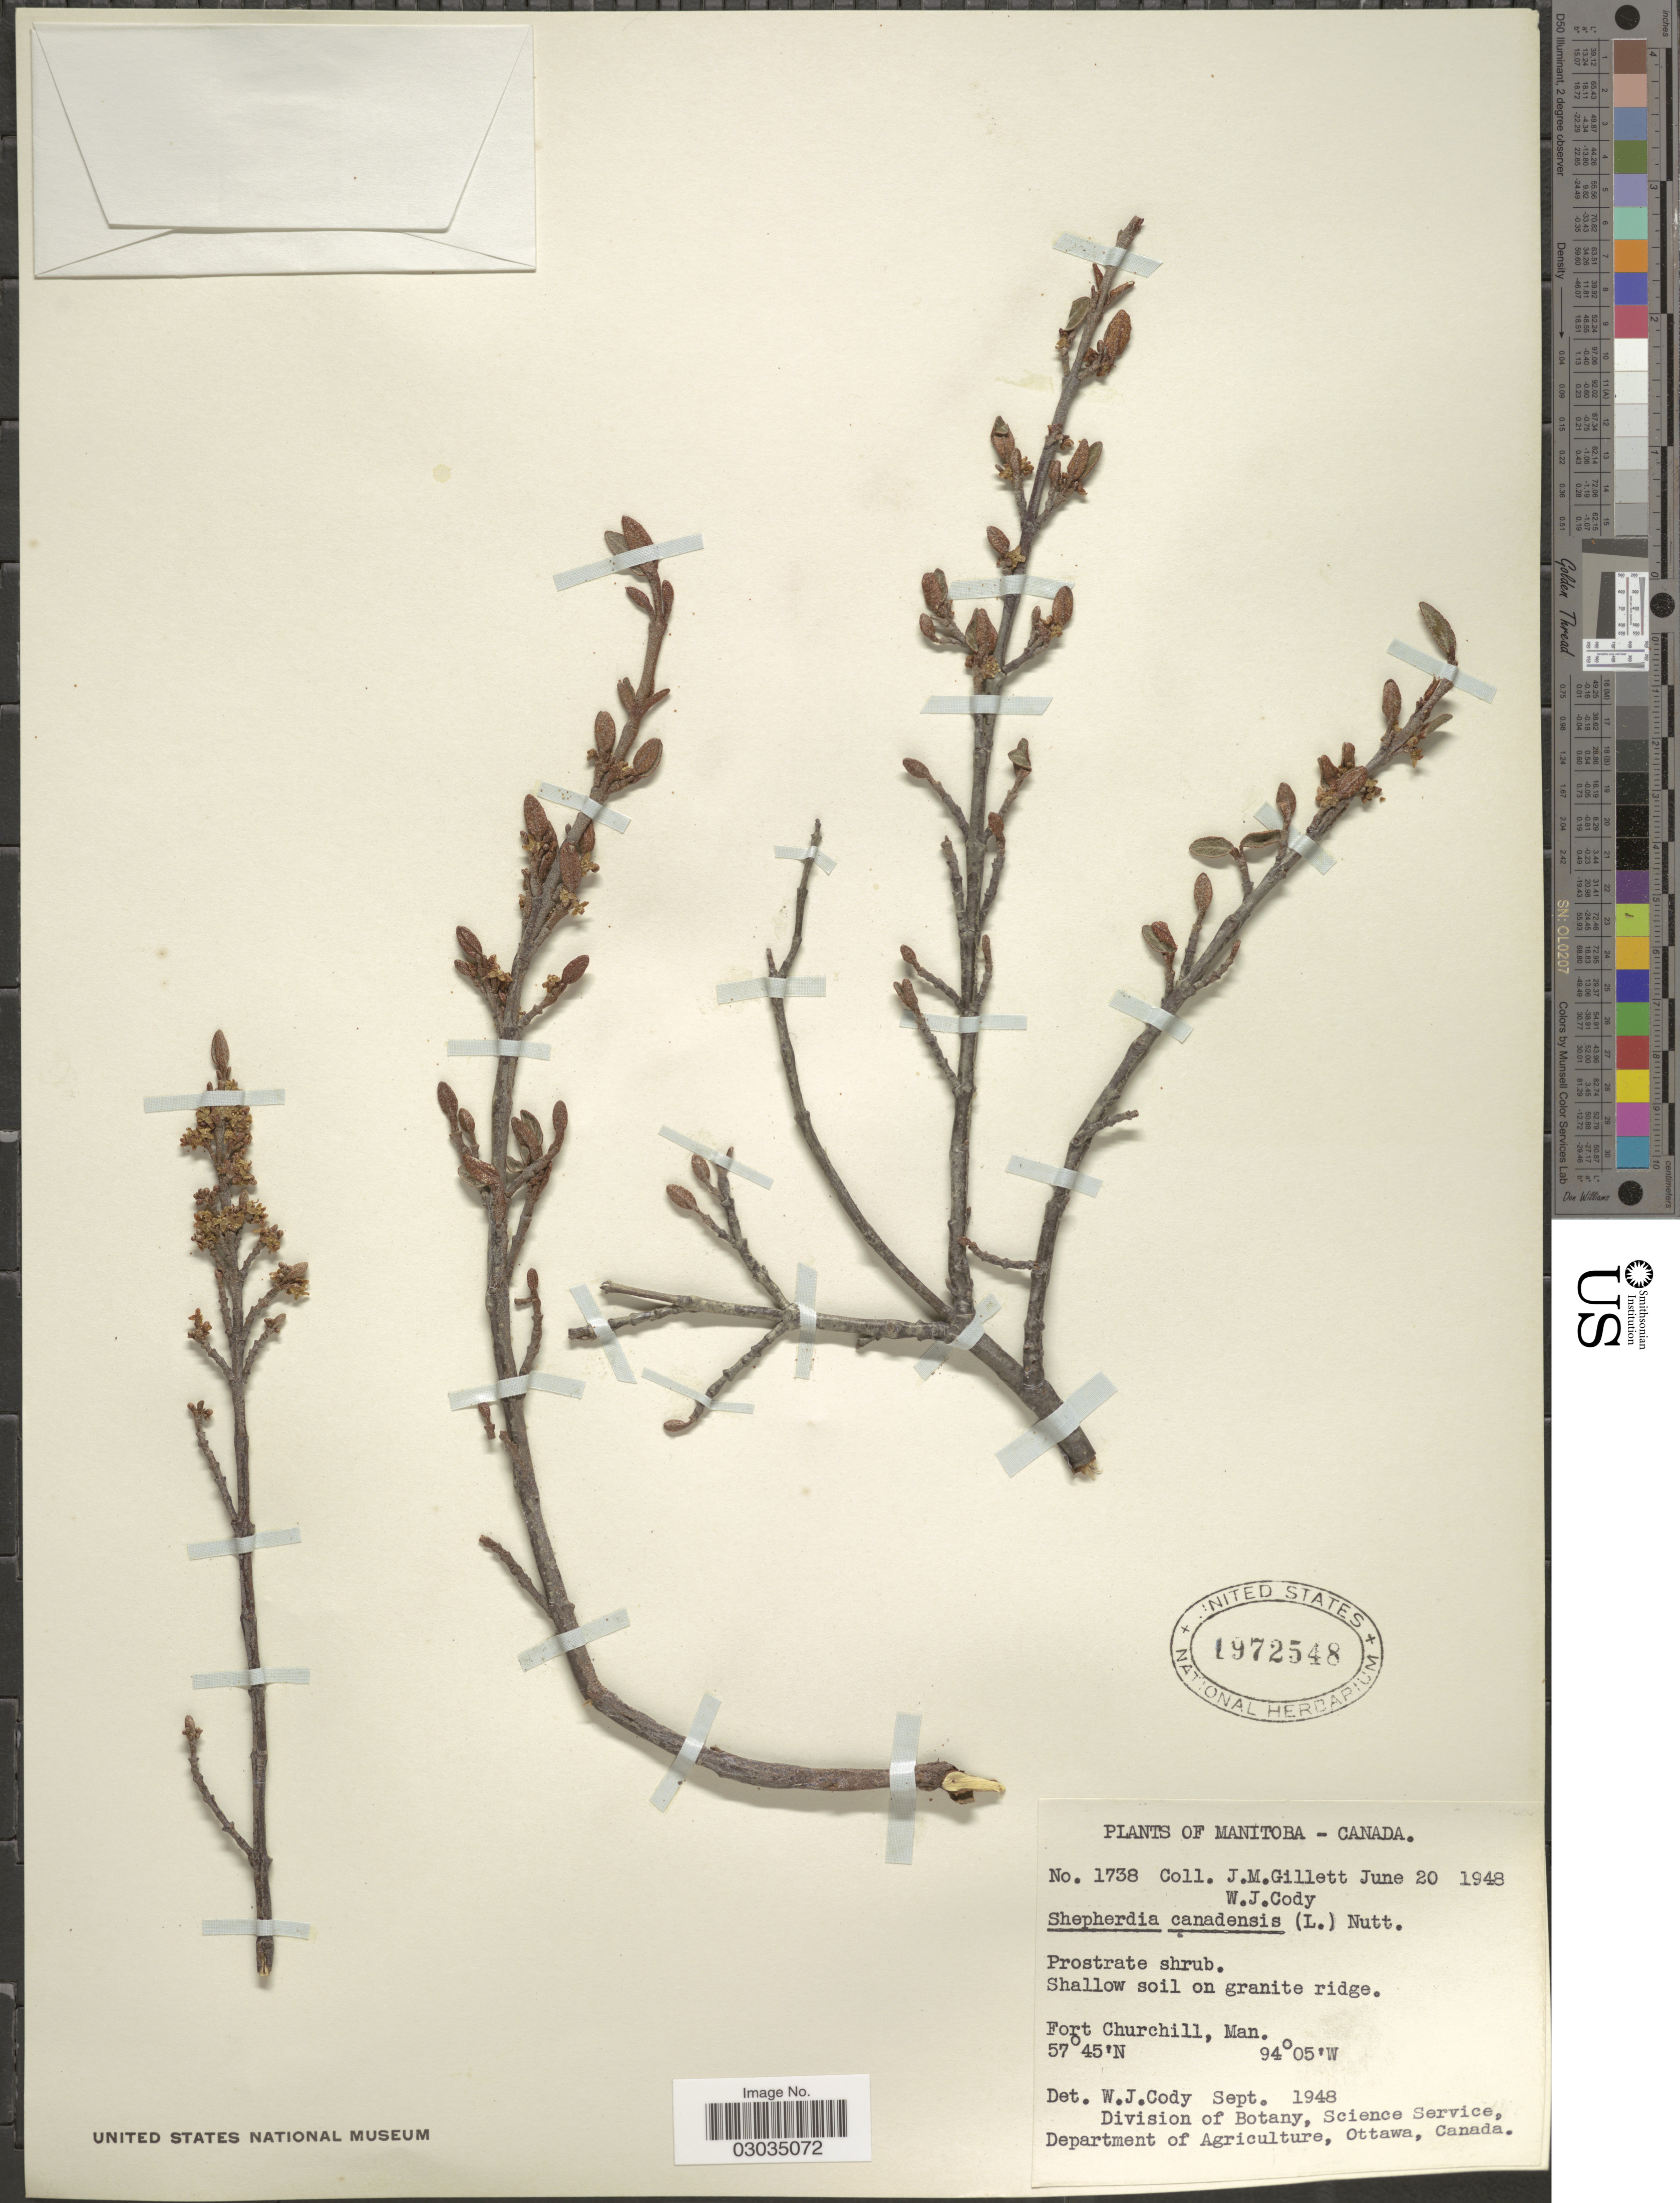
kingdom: Plantae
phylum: Tracheophyta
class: Magnoliopsida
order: Rosales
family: Elaeagnaceae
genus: Shepherdia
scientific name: Shepherdia canadensis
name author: (L.) Nutt.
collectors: J. M. Gillett & W. Cody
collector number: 1738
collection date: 1948-06-20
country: Canada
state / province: Manitoba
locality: Fort Churchill, Man.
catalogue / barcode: US 1972548